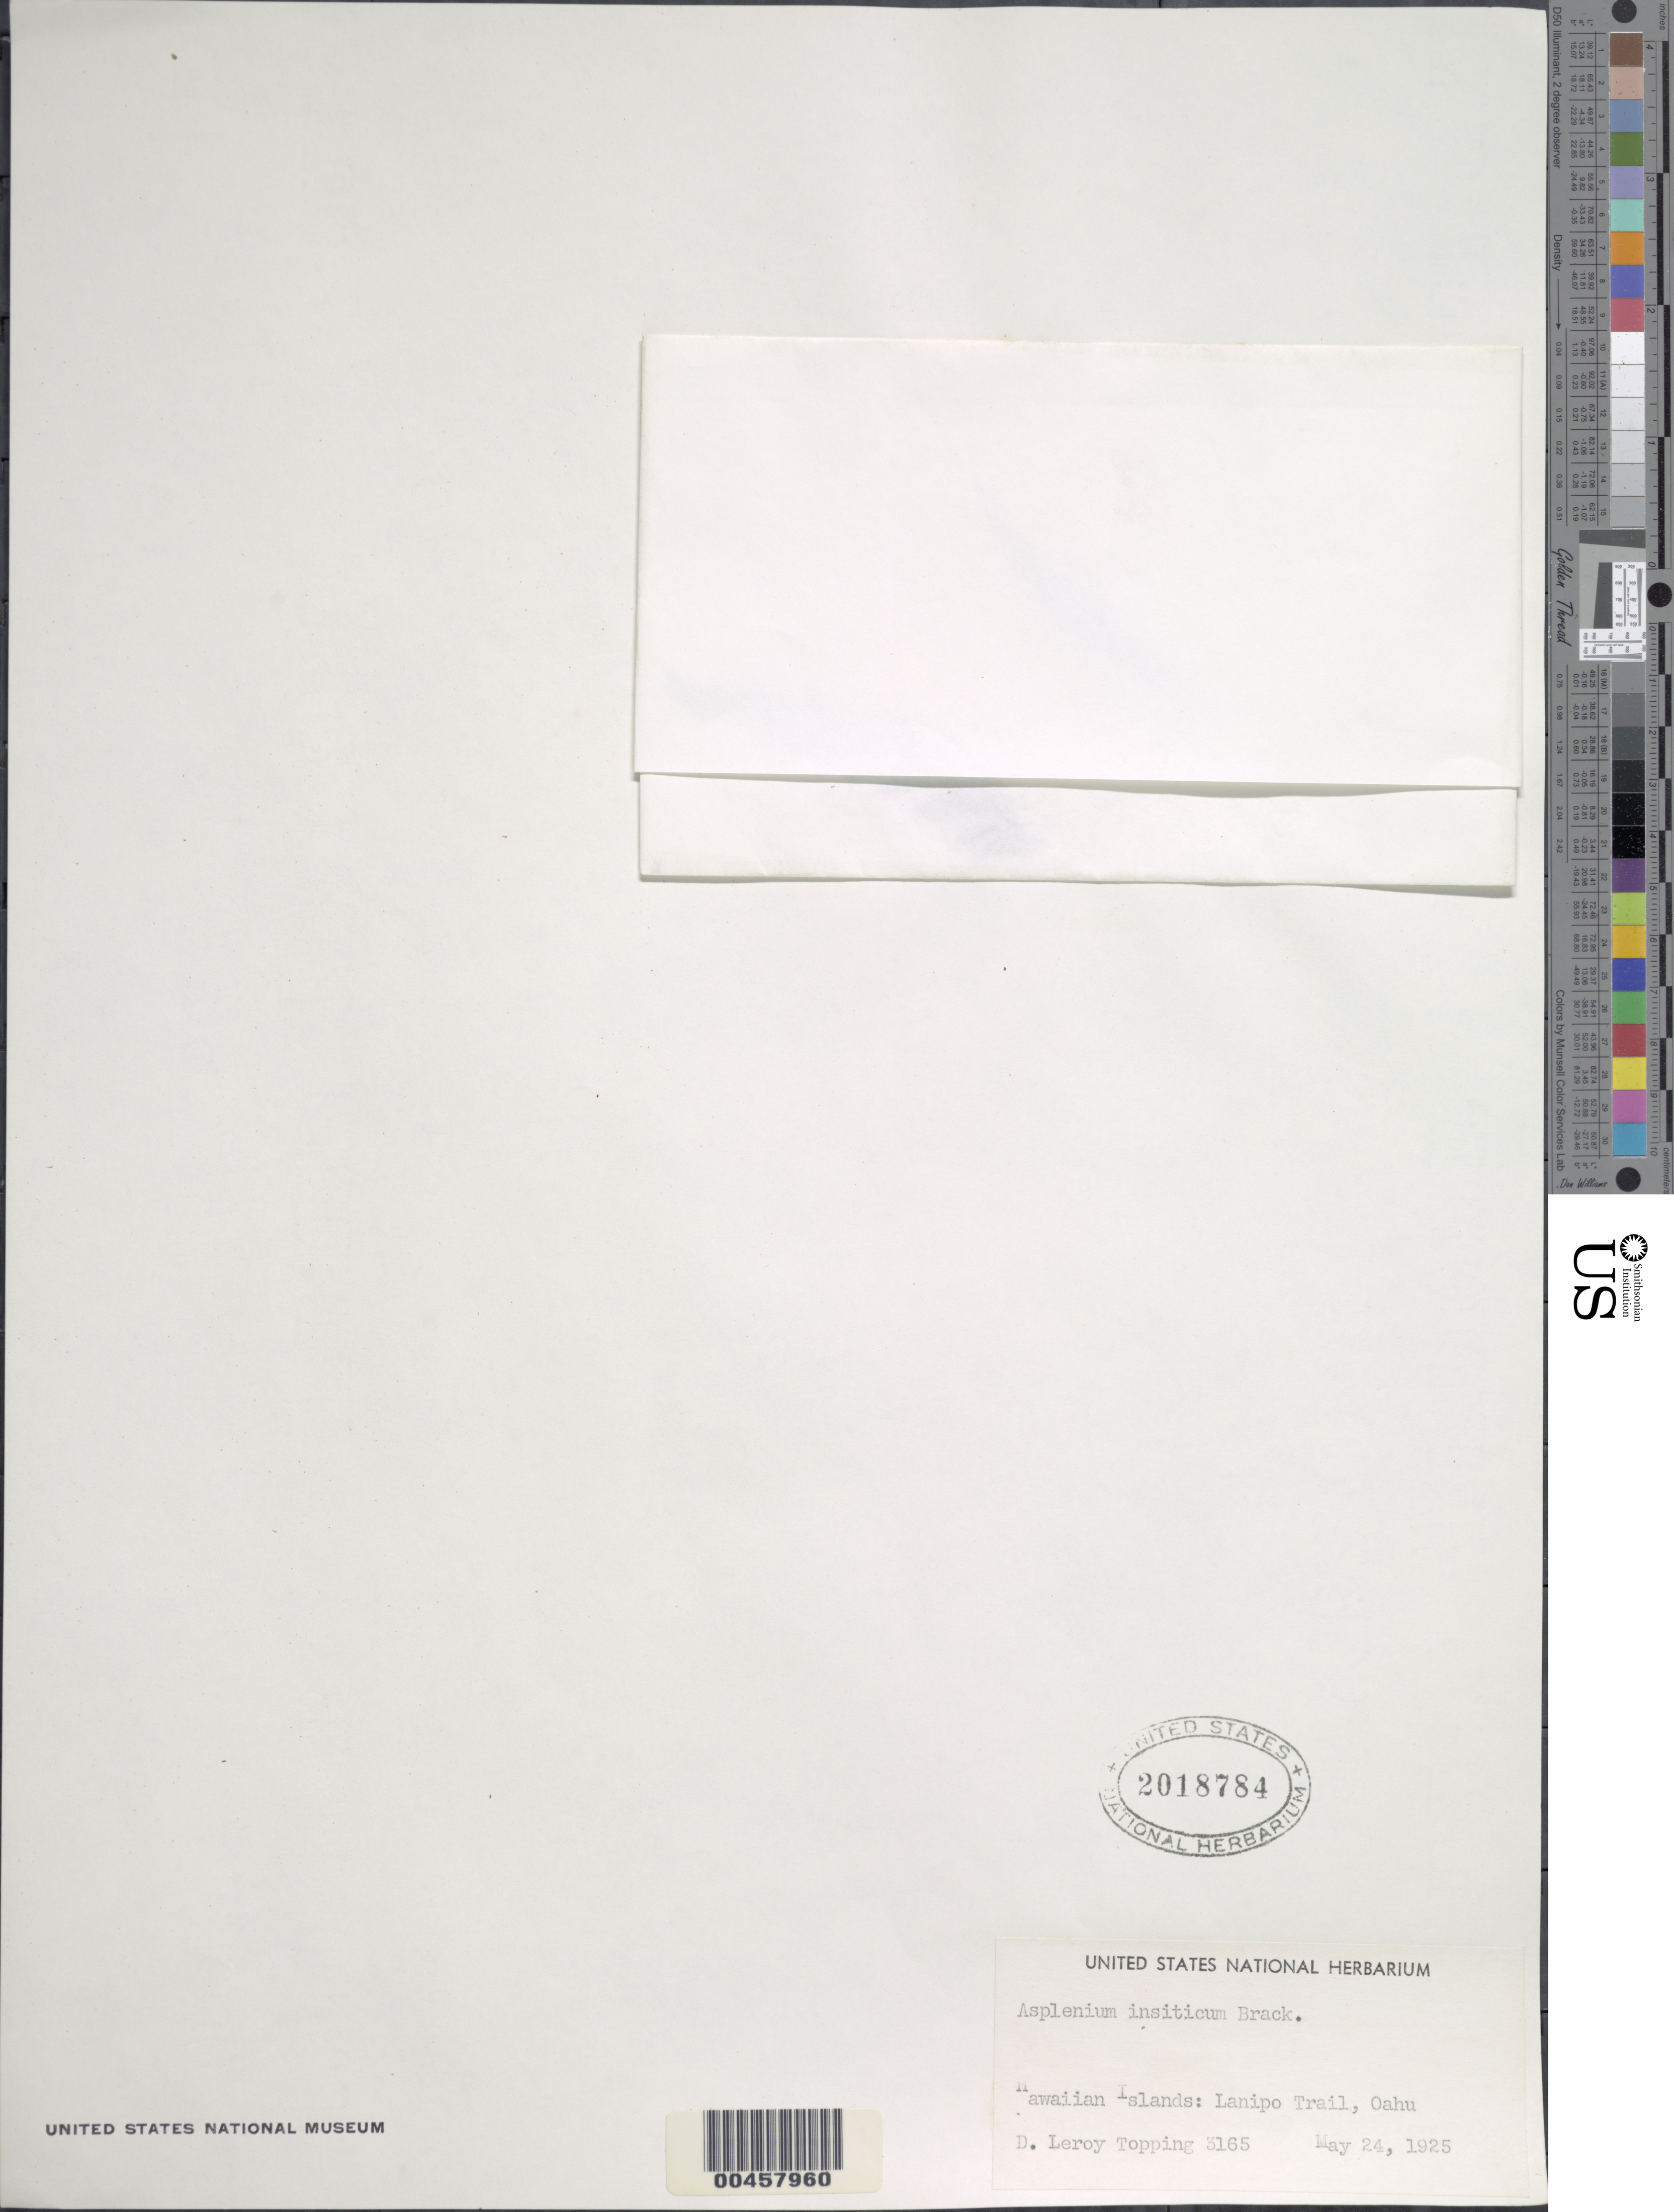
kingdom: Plantae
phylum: Tracheophyta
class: Polypodiopsida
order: Polypodiales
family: Aspleniaceae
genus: Asplenium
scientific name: Asplenium insiticium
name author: Brack. in Wilkes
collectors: D. L. Topping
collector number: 3165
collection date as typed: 24 May 1925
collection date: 1925-05-24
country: United States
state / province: Hawaii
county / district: Honolulu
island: Oahu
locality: Hawaiian Islands: Lanipo Trail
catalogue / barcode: US 2018784